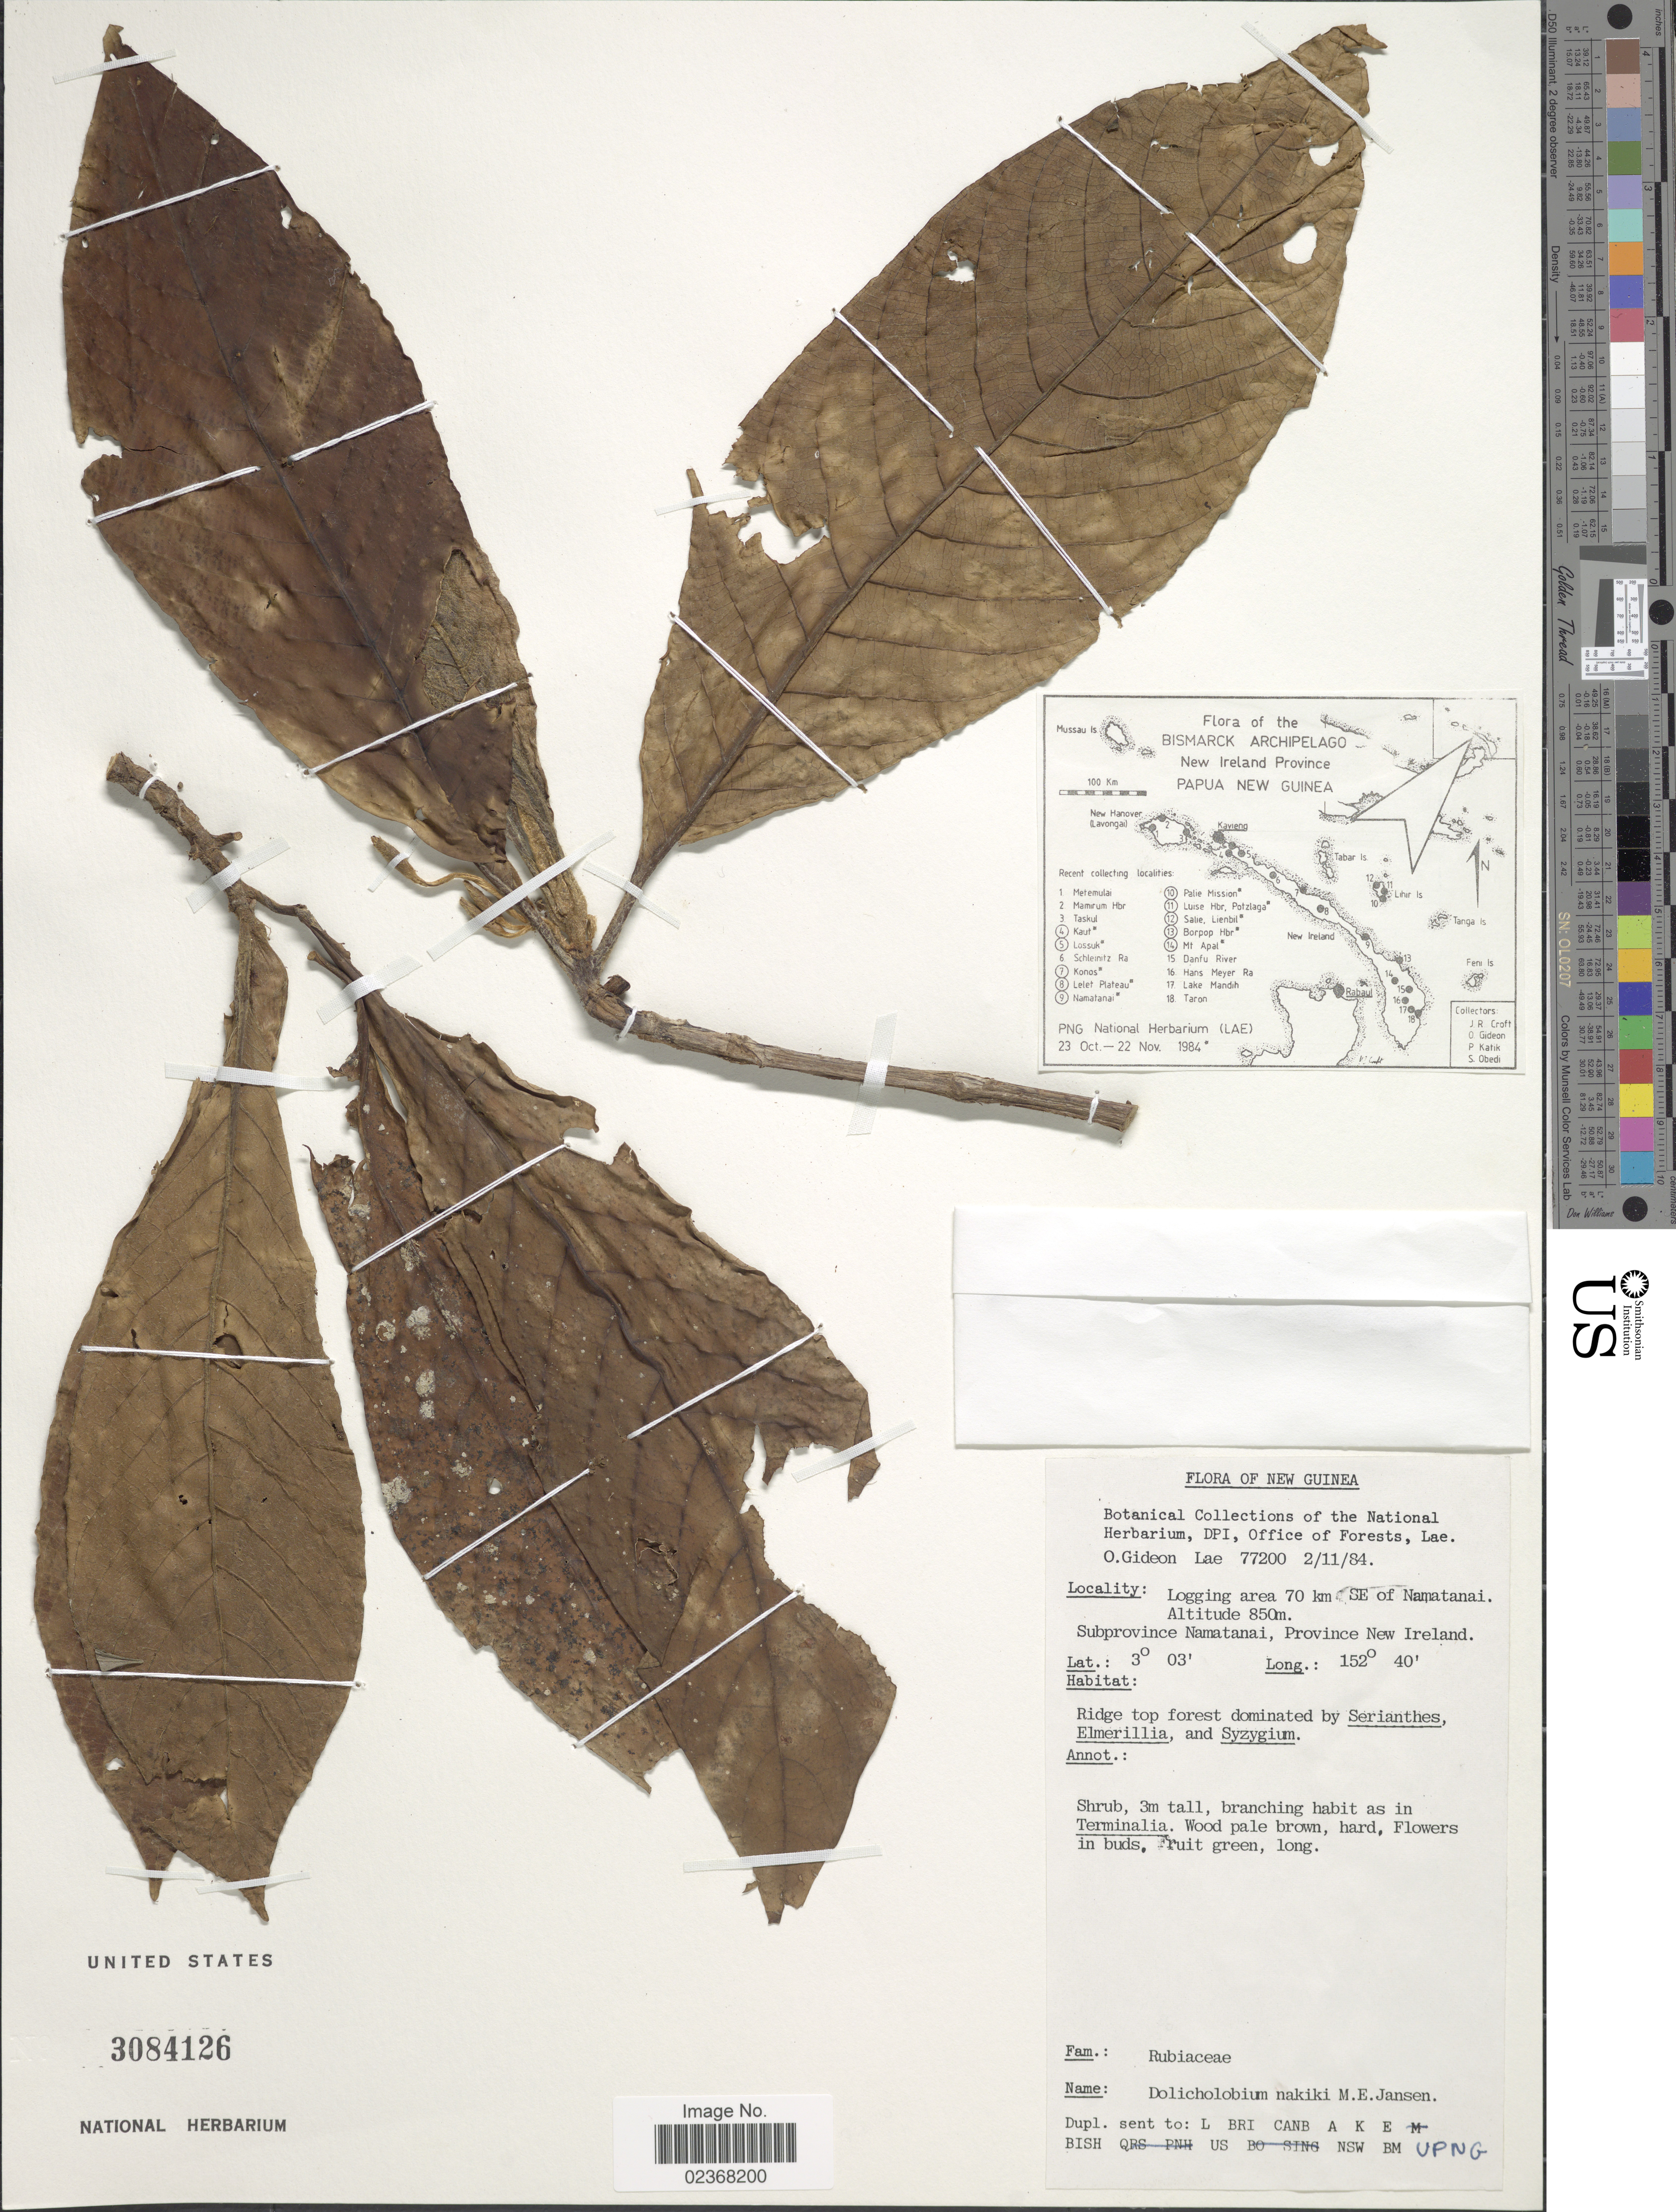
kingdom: Plantae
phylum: Tracheophyta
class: Magnoliopsida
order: Gentianales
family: Rubiaceae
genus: Dolicholobium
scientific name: Dolicholobium nakiki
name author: M. E. Jansen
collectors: O. Gideon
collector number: Lae 77200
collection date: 1984-11-02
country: Papua New Guinea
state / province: New Ireland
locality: Logging area 70 km SE of Namatanai, Subprovince Namatanai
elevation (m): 850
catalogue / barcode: US 3084126